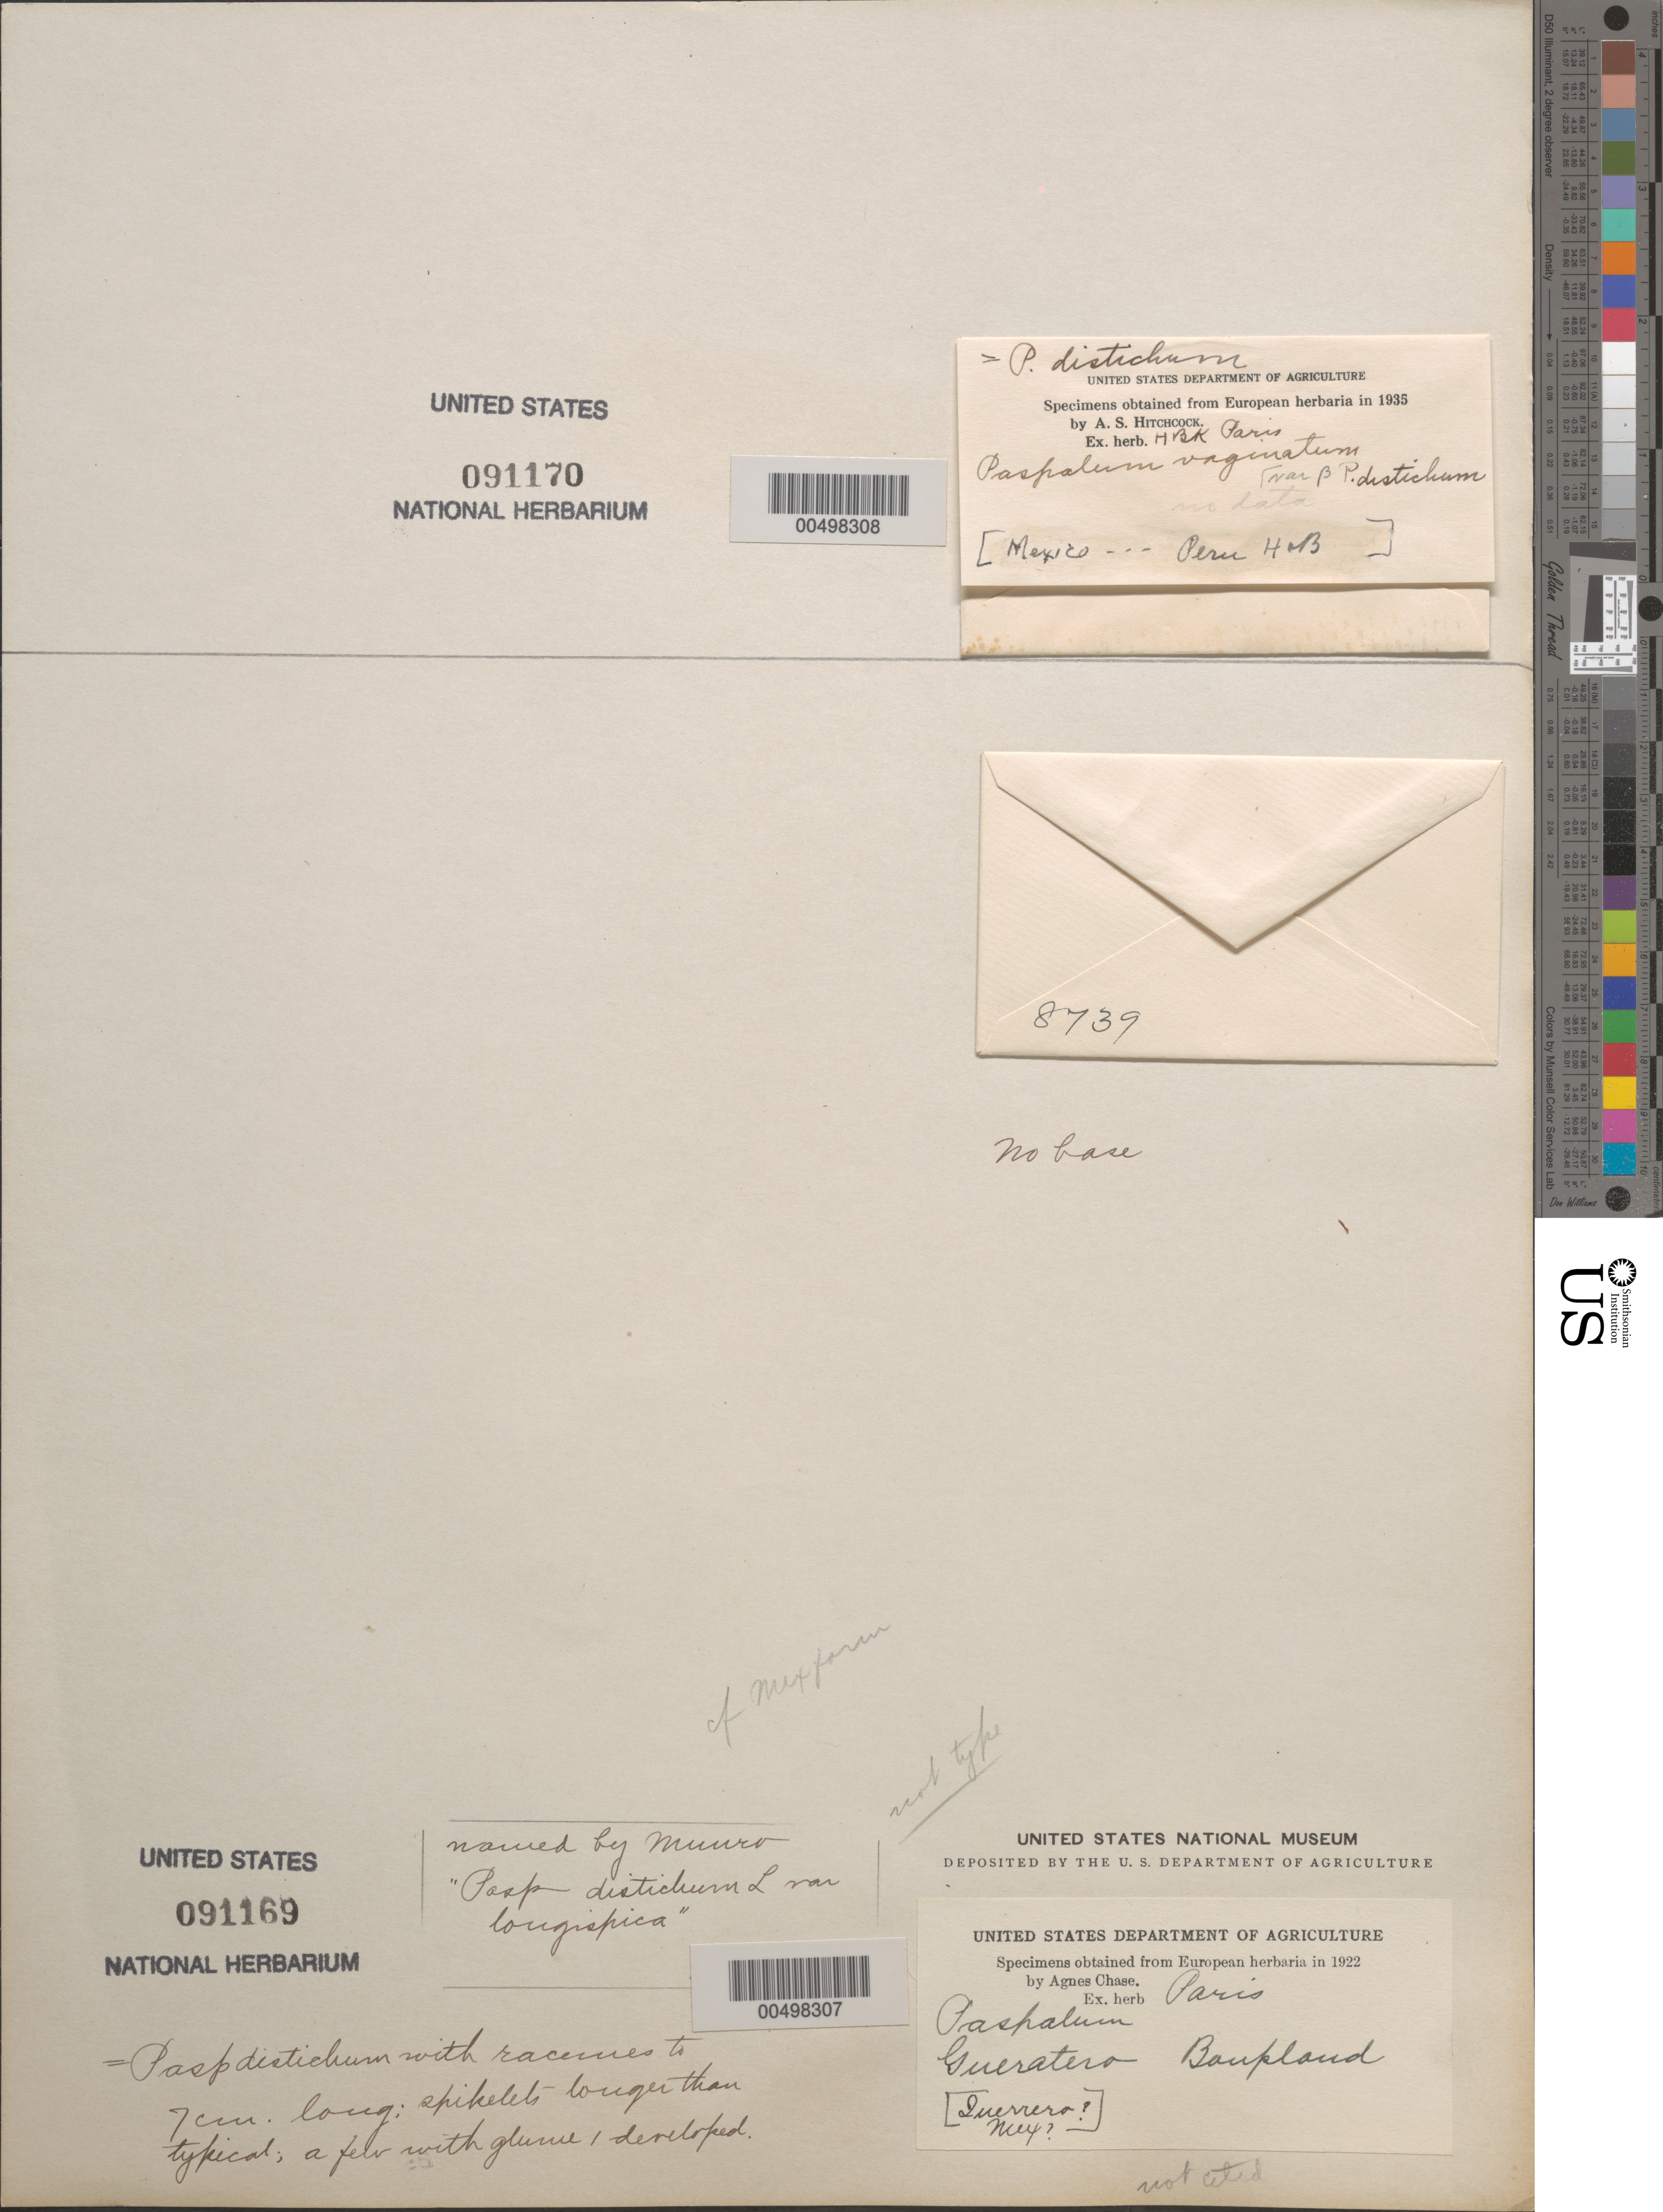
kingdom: Plantae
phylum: Tracheophyta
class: Liliopsida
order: Poales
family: Poaceae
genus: Paspalum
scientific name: Paspalum paspaloides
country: Mexico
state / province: Durango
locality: San Ramon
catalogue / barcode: US 91170